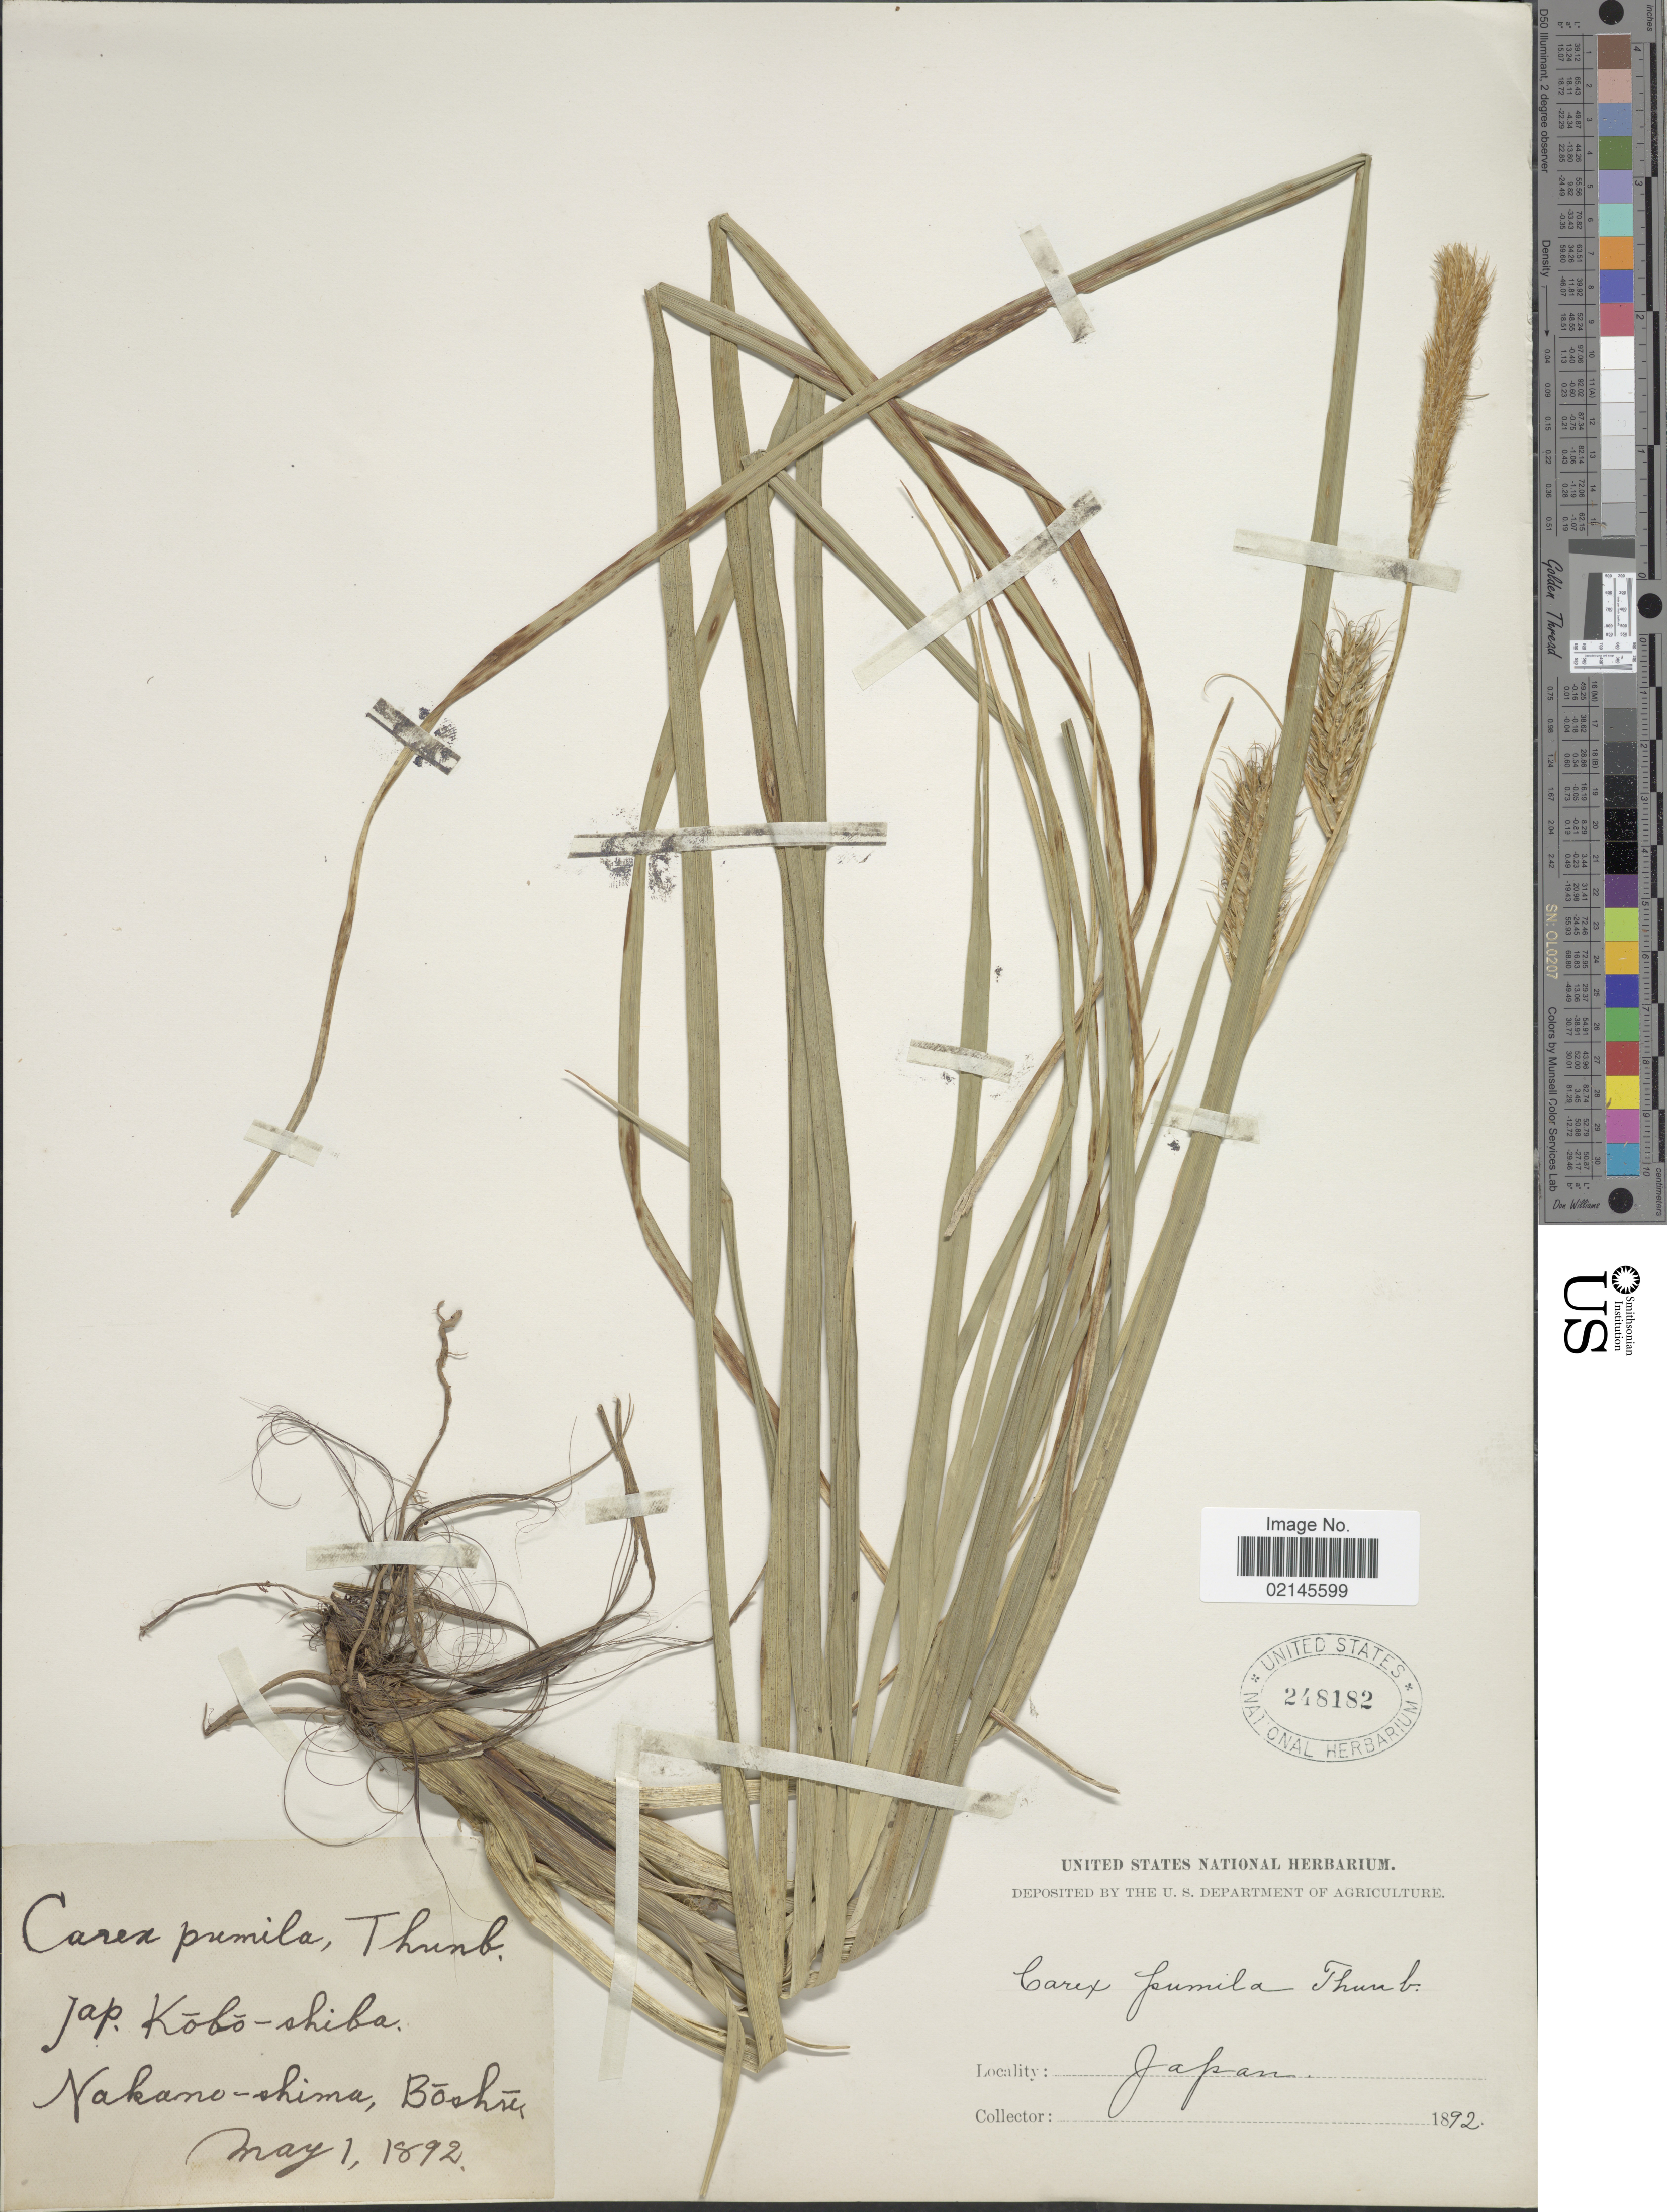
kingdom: Plantae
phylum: Tracheophyta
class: Liliopsida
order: Poales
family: Cyperaceae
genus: Carex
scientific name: Carex pumila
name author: Thunb.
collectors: ex herb. U. S. Department of Agriculture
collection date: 1892-05-01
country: Japan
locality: Nakano-shima, Boshu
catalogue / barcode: US 248182